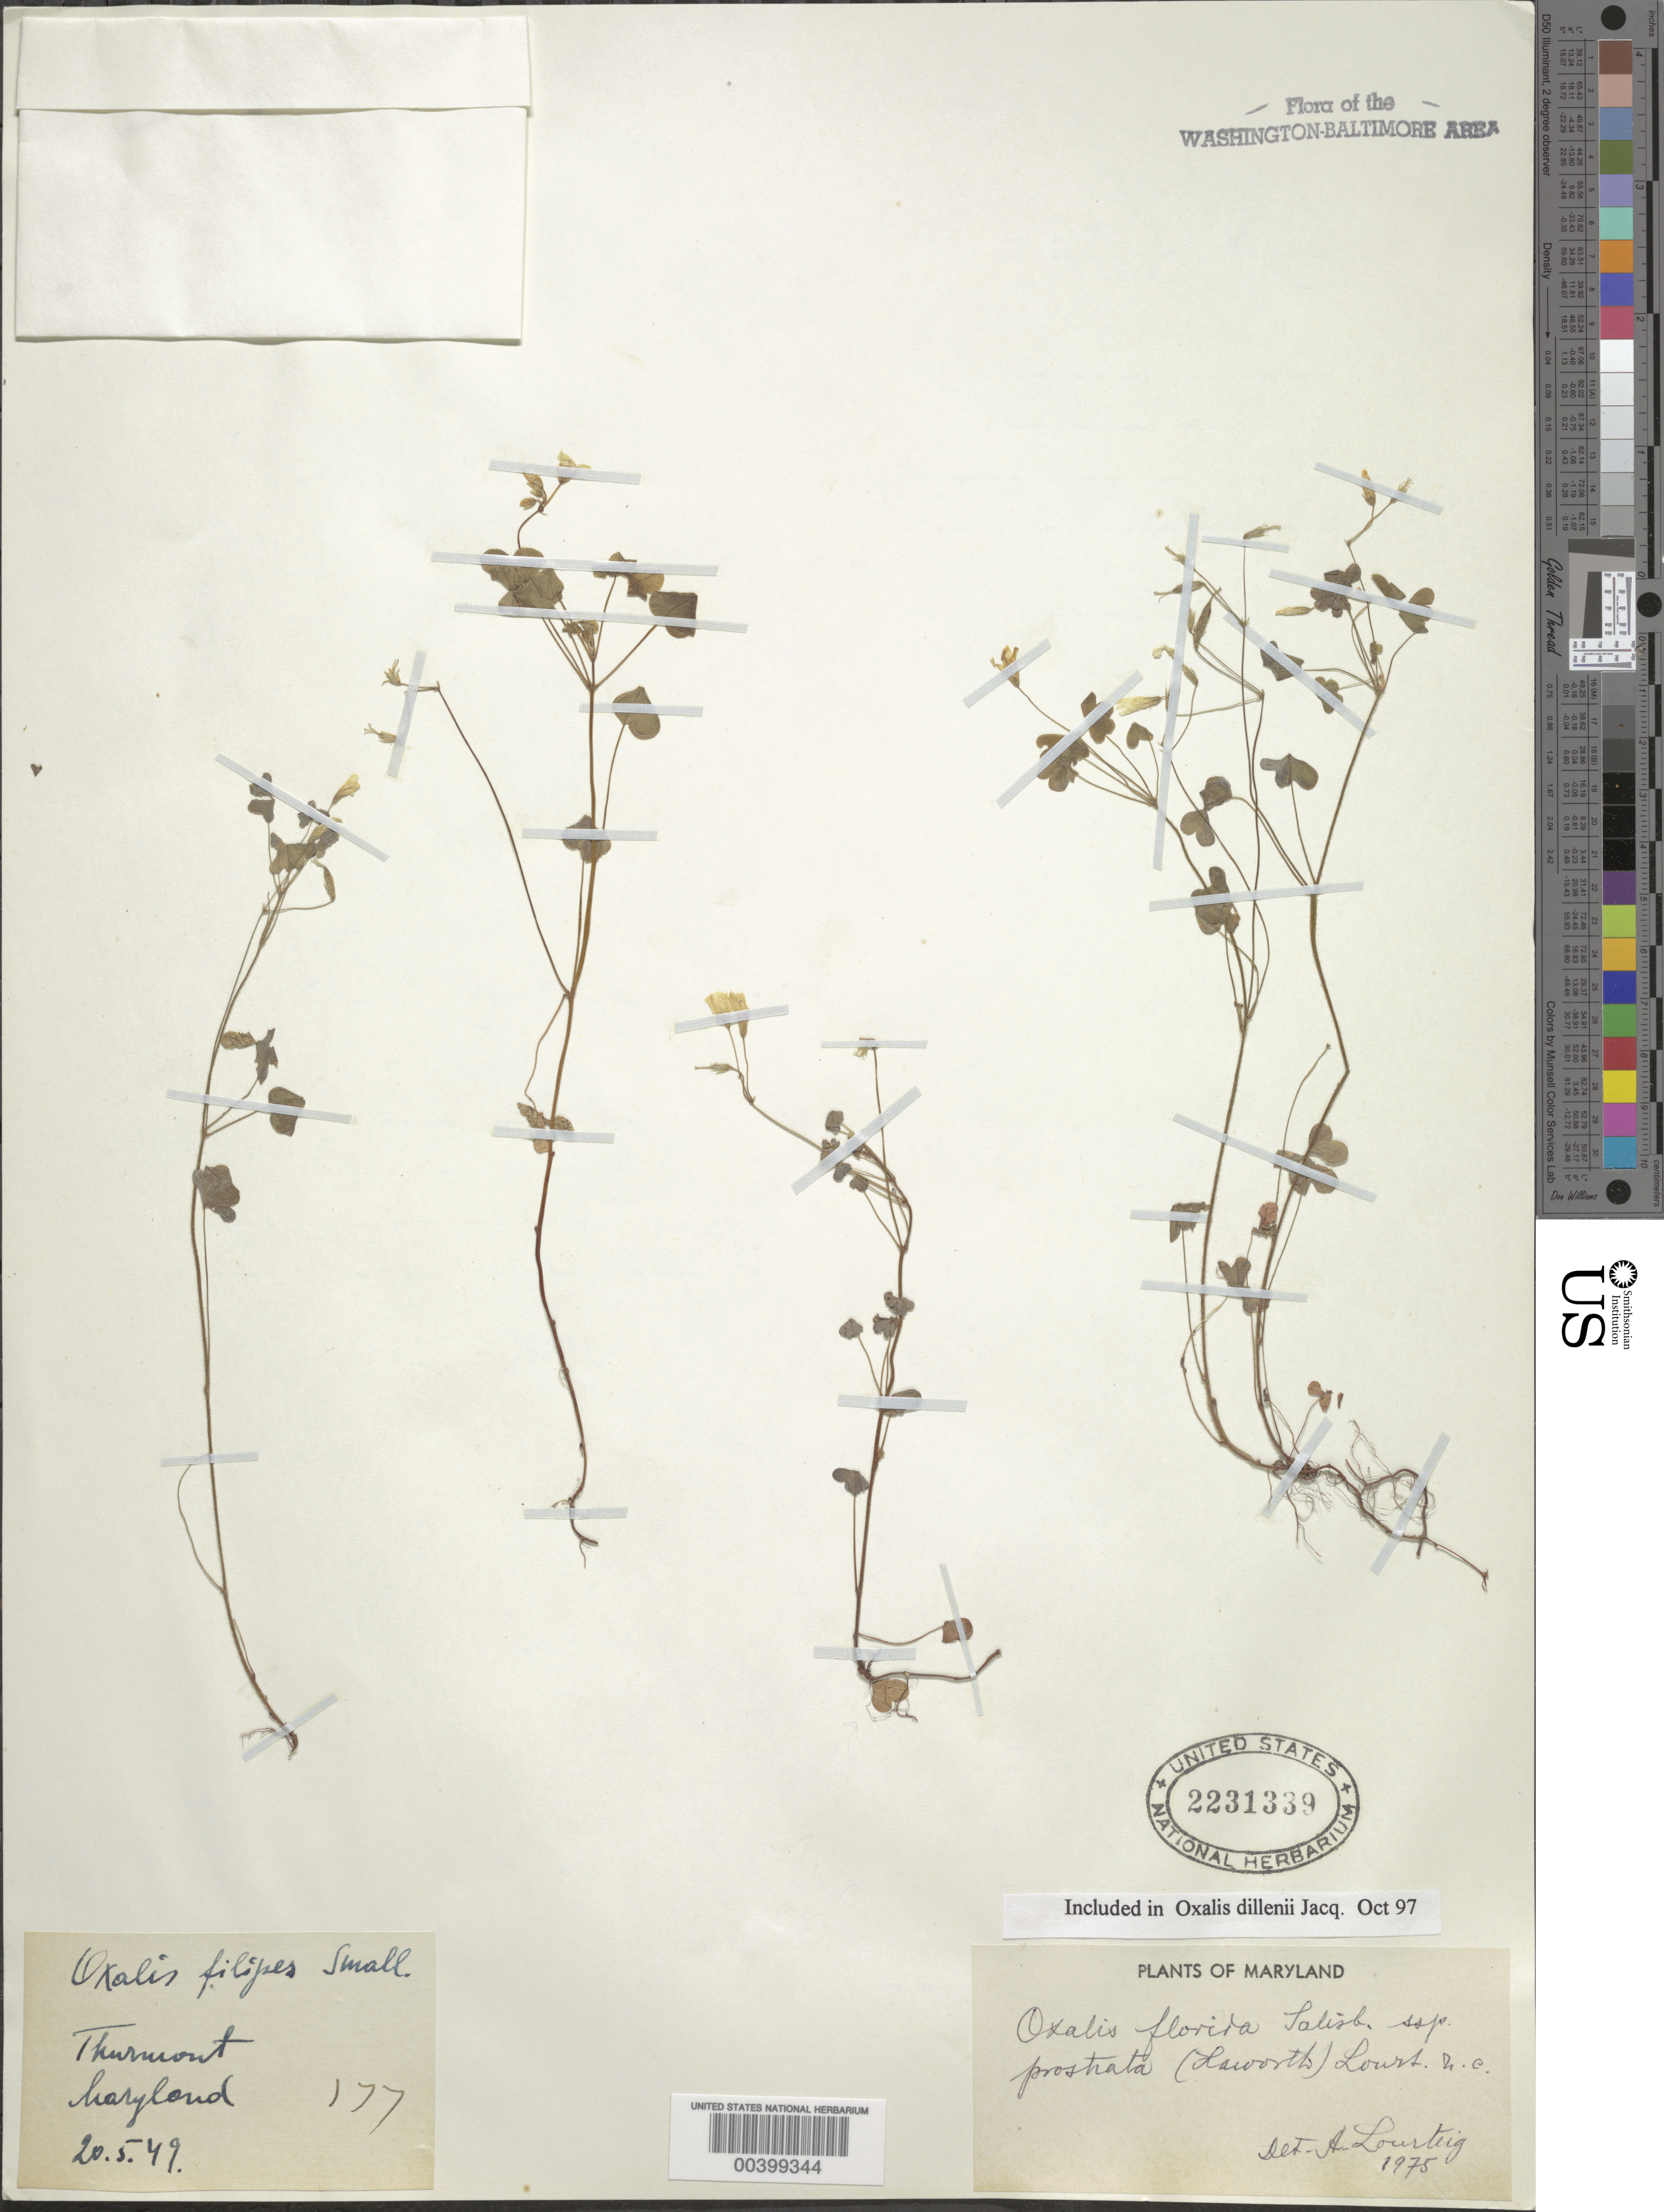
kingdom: Plantae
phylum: Tracheophyta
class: Magnoliopsida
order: Oxalidales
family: Oxalidaceae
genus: Oxalis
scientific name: Oxalis dillenii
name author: Jacq.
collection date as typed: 20 May 1949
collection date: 1949-05-20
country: United States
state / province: Maryland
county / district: Frederick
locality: Thurmont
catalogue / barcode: US 2231339